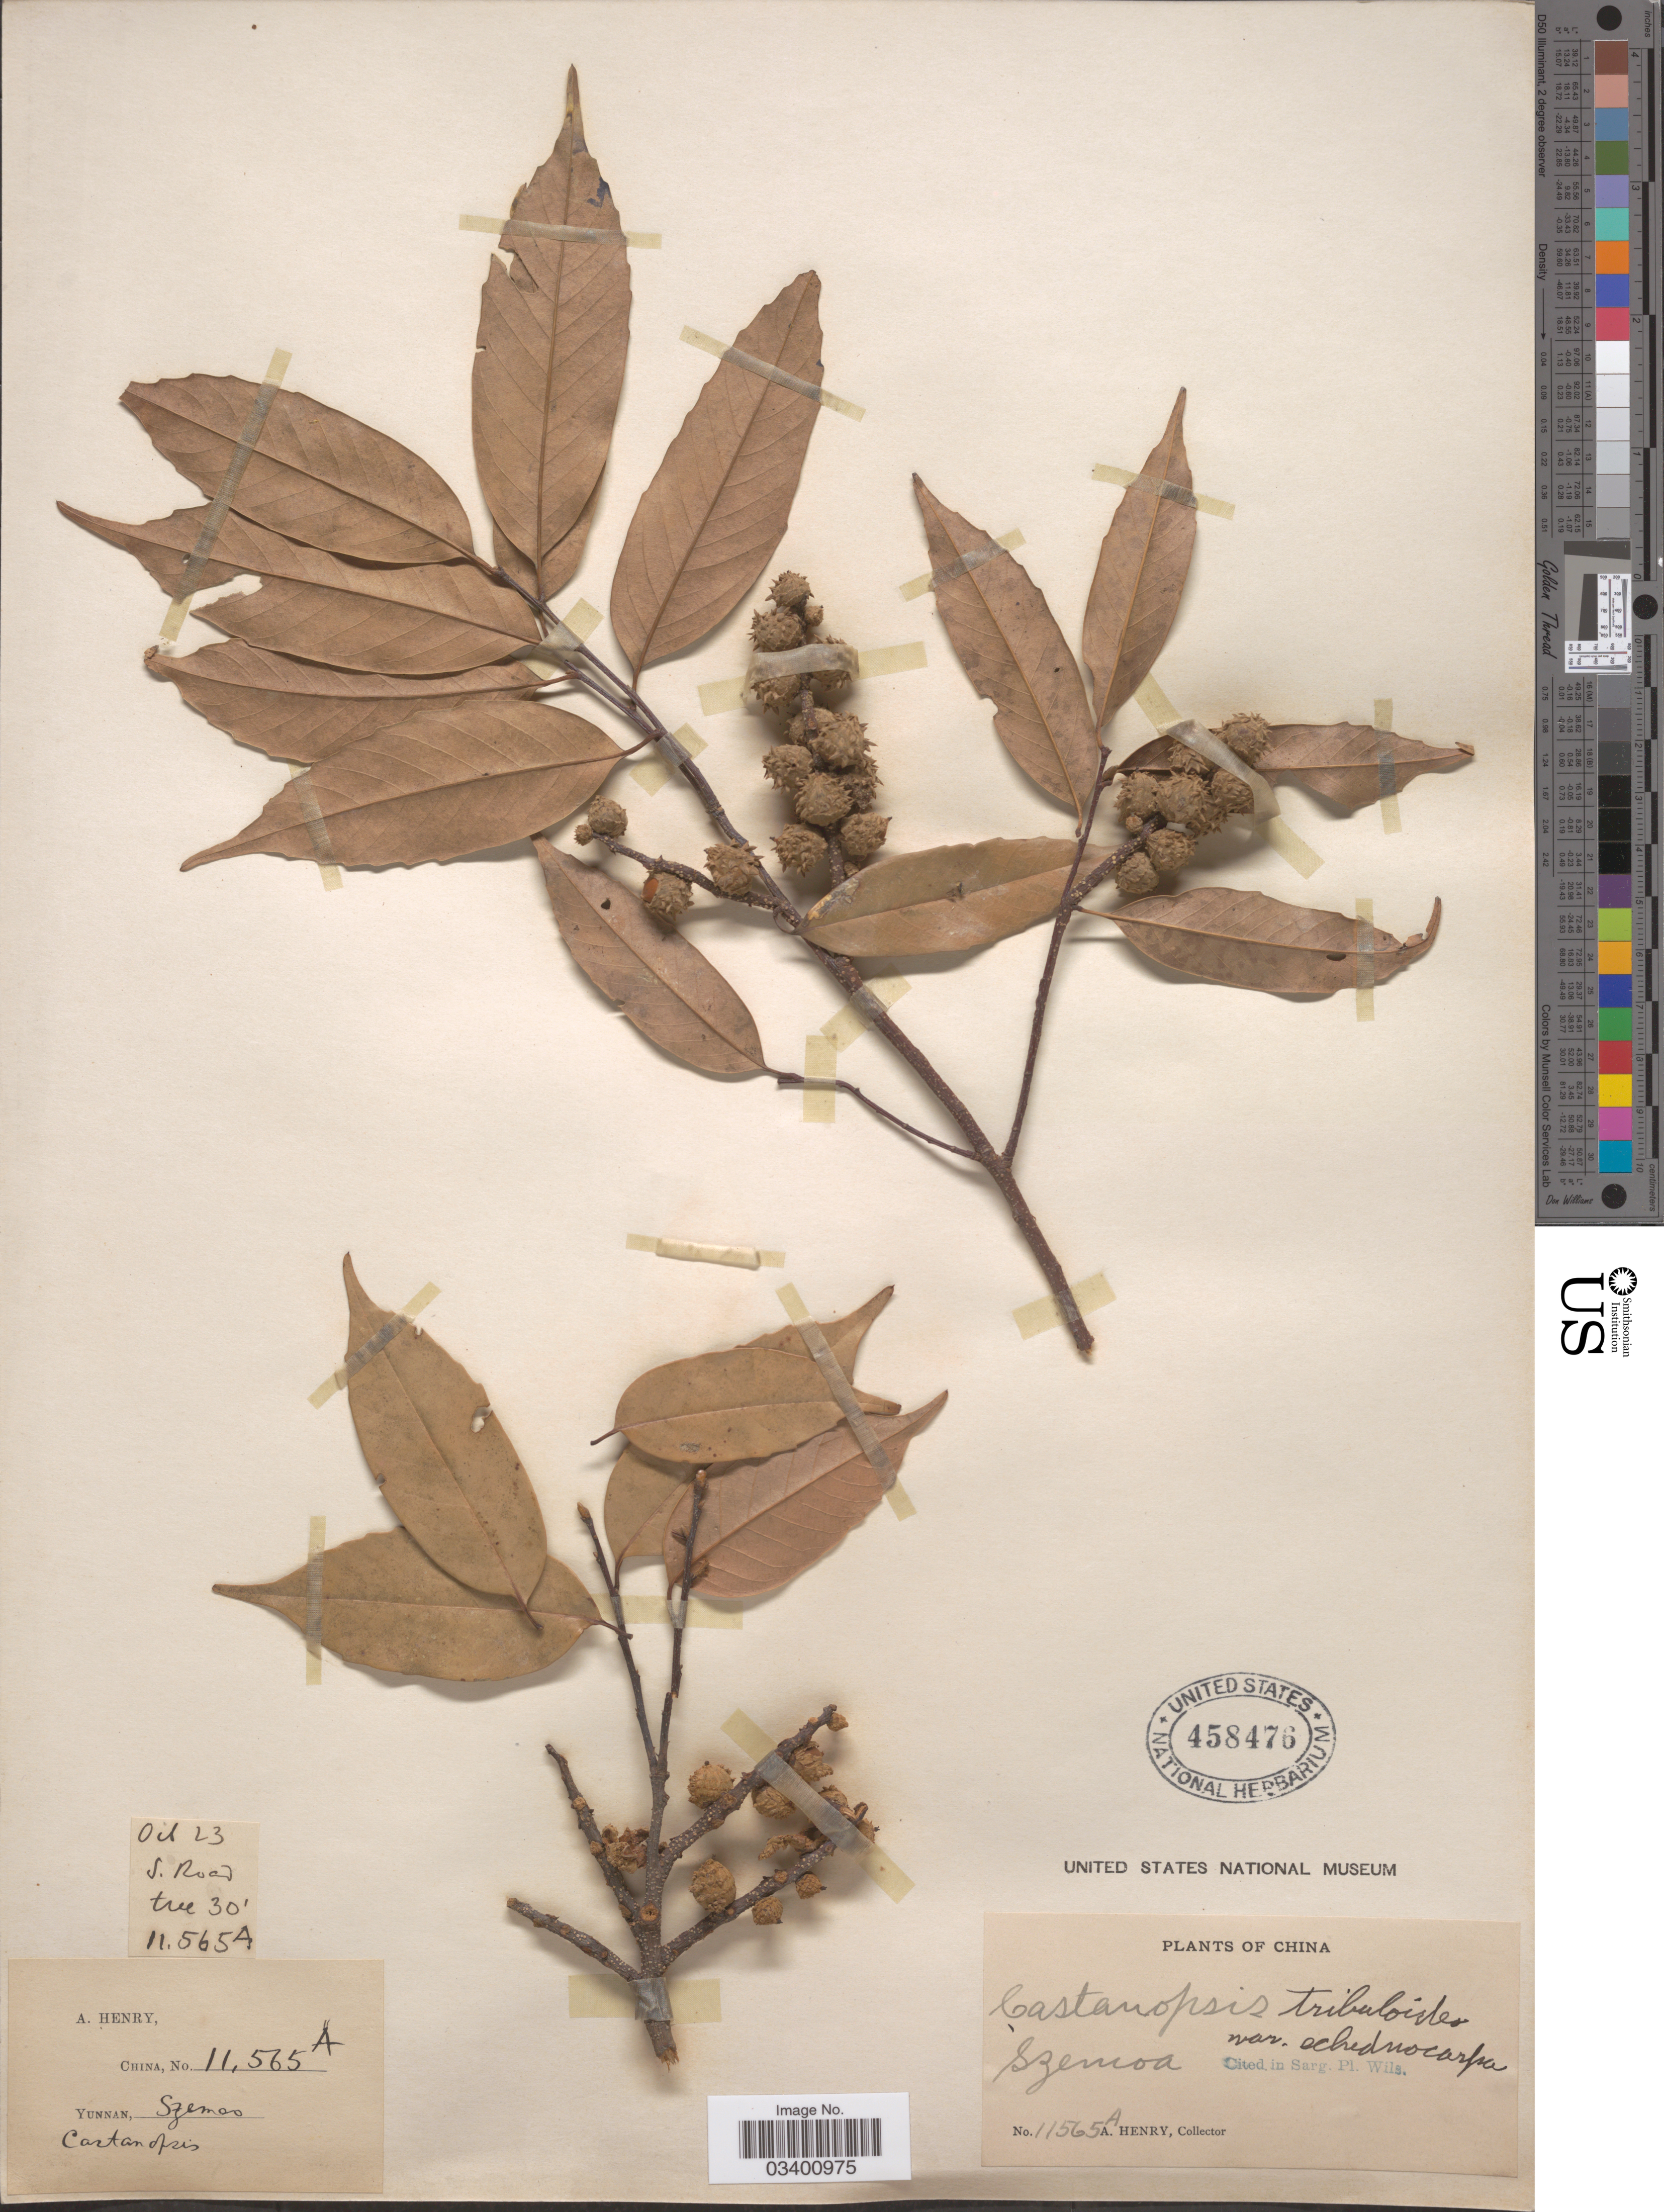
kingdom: Plantae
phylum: Tracheophyta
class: Magnoliopsida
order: Fagales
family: Fagaceae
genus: Castanopsis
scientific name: Castanopsis echinocarpa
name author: Miq.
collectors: A. Henry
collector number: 11565 A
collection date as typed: Transcribed d/m/y: /10/23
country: China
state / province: Yunnan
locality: Szemoa. S. Road.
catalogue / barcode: US 458476